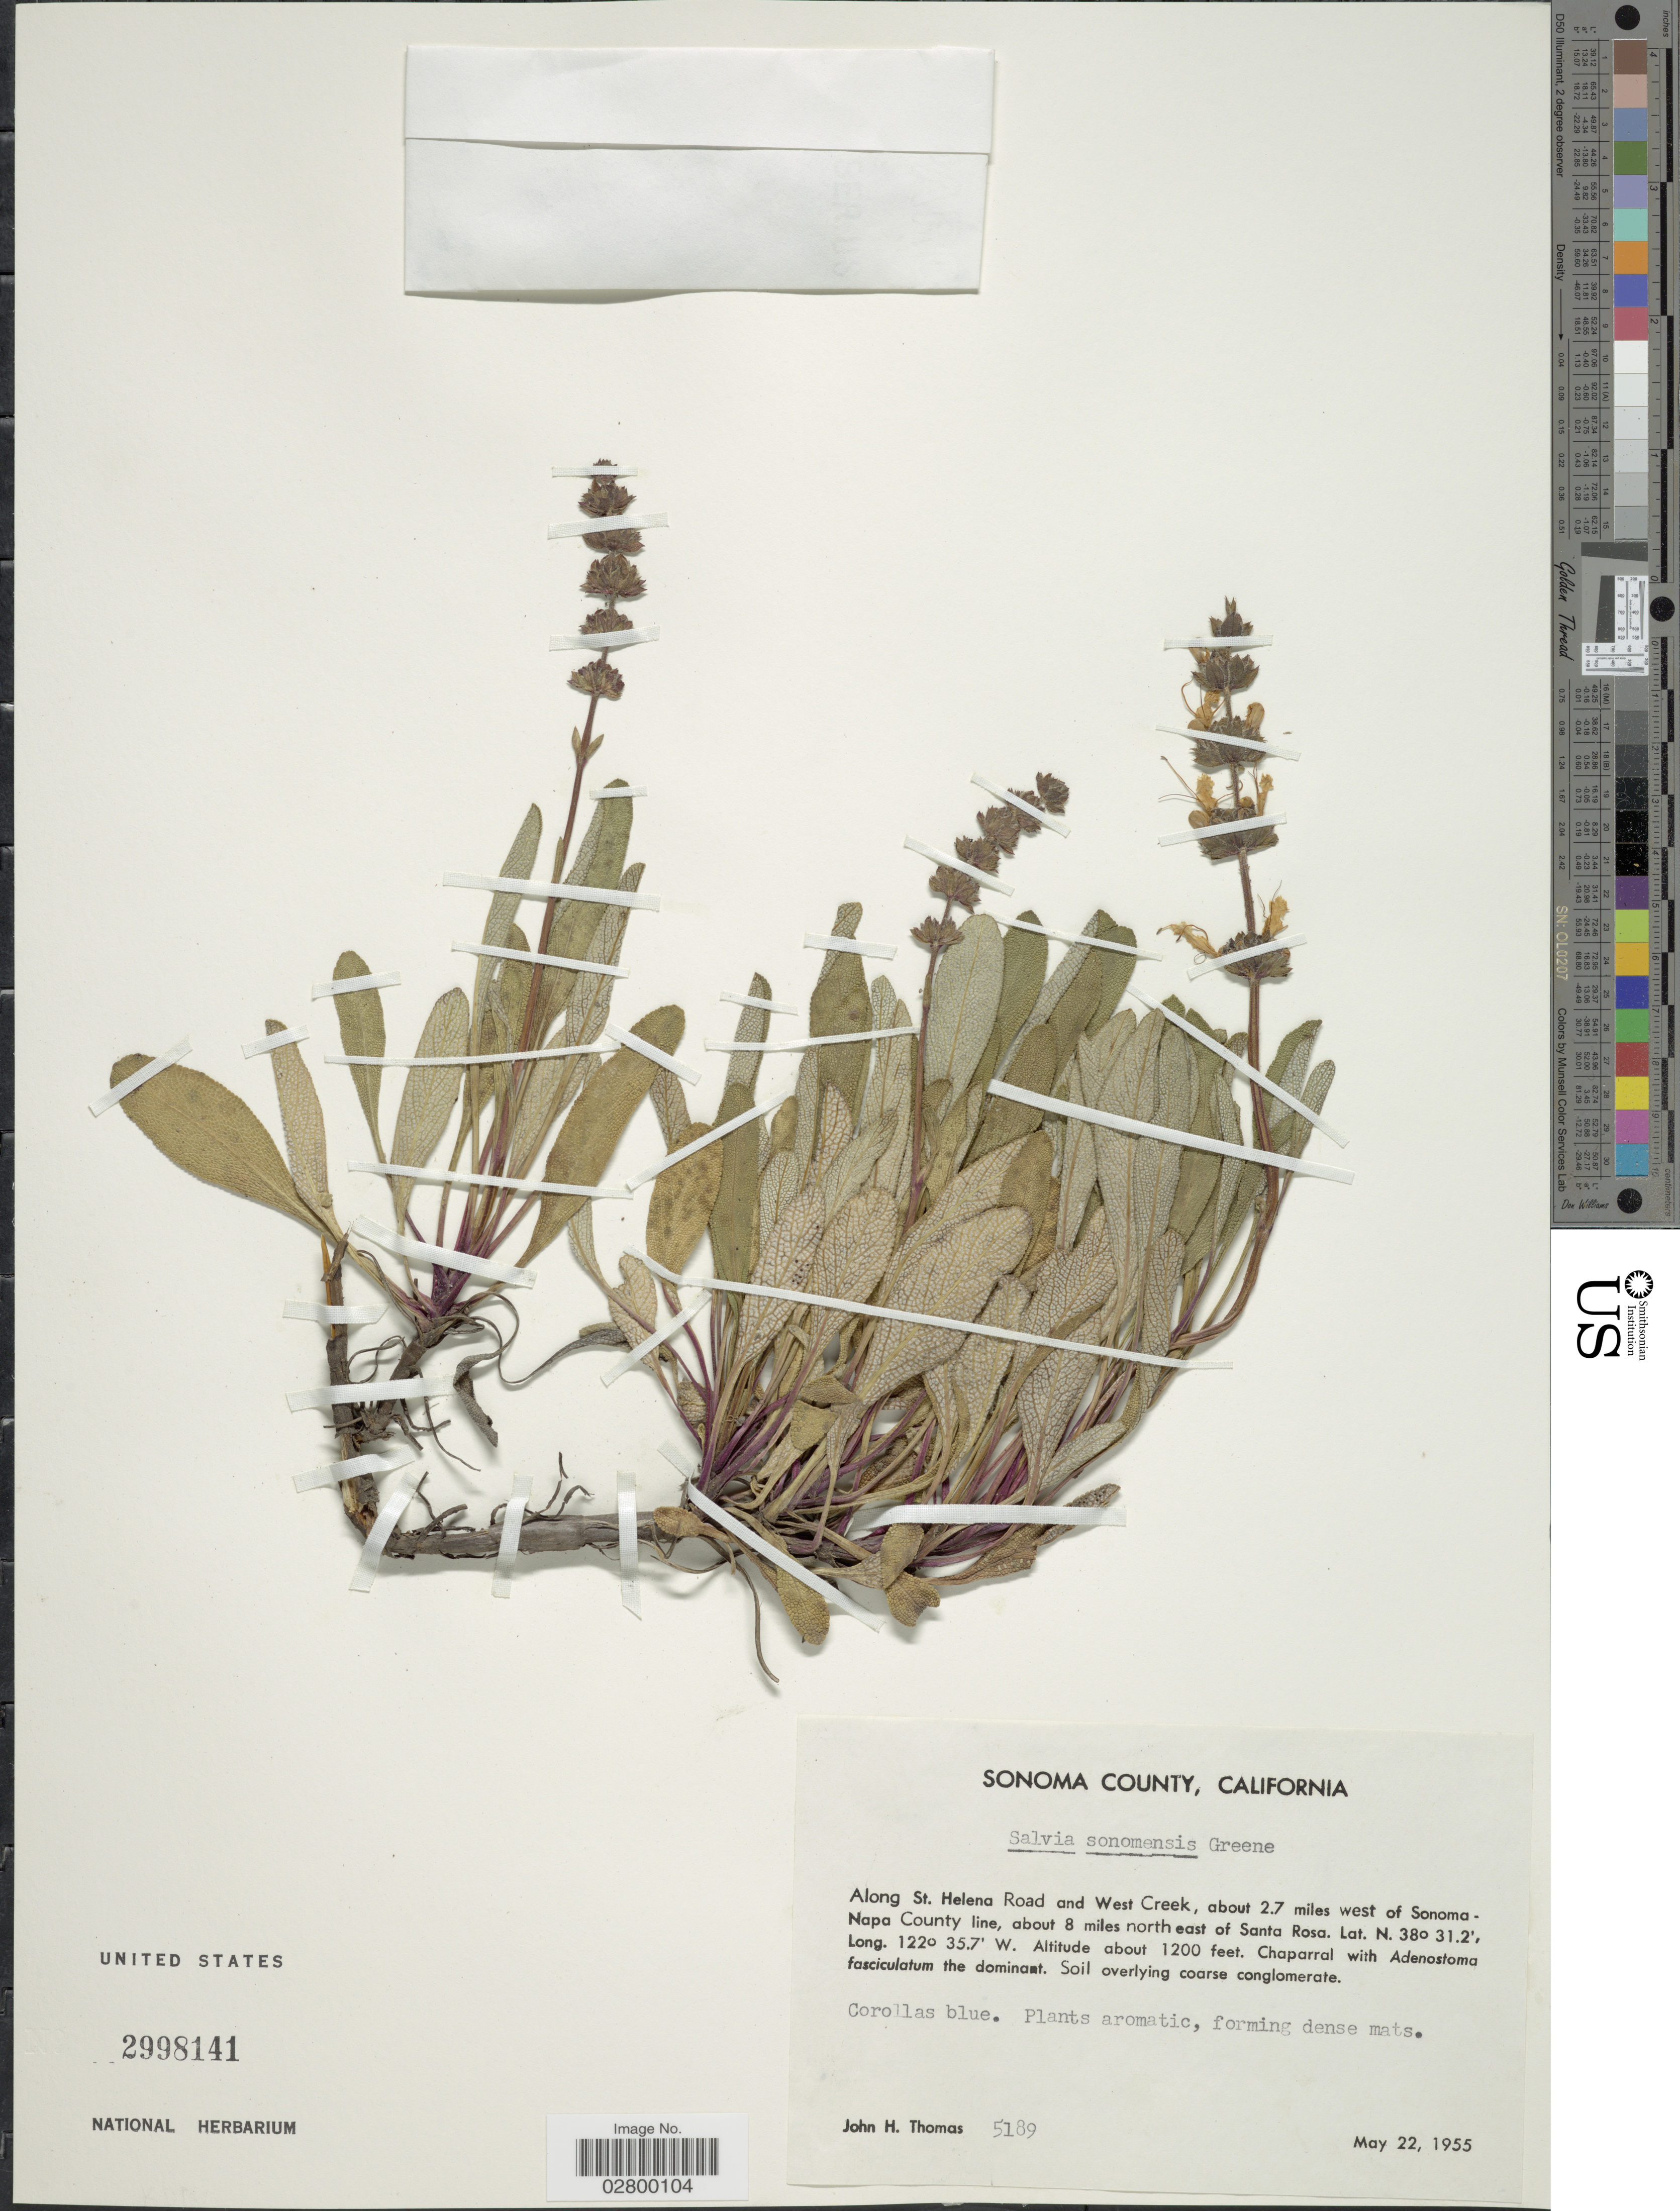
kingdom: Plantae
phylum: Tracheophyta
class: Magnoliopsida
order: Lamiales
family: Lamiaceae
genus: Salvia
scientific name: Salvia sonomensis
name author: Greene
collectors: J. H. Thomas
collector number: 5189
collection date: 1955-05-22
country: United States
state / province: California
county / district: Sonoma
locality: Sonoma County, Along St. Helena Road and West Creek, about 2.7 miles west of Sonoma-Napa County line, about 8 miles north east of Santa Rosa.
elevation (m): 366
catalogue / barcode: US 2998141